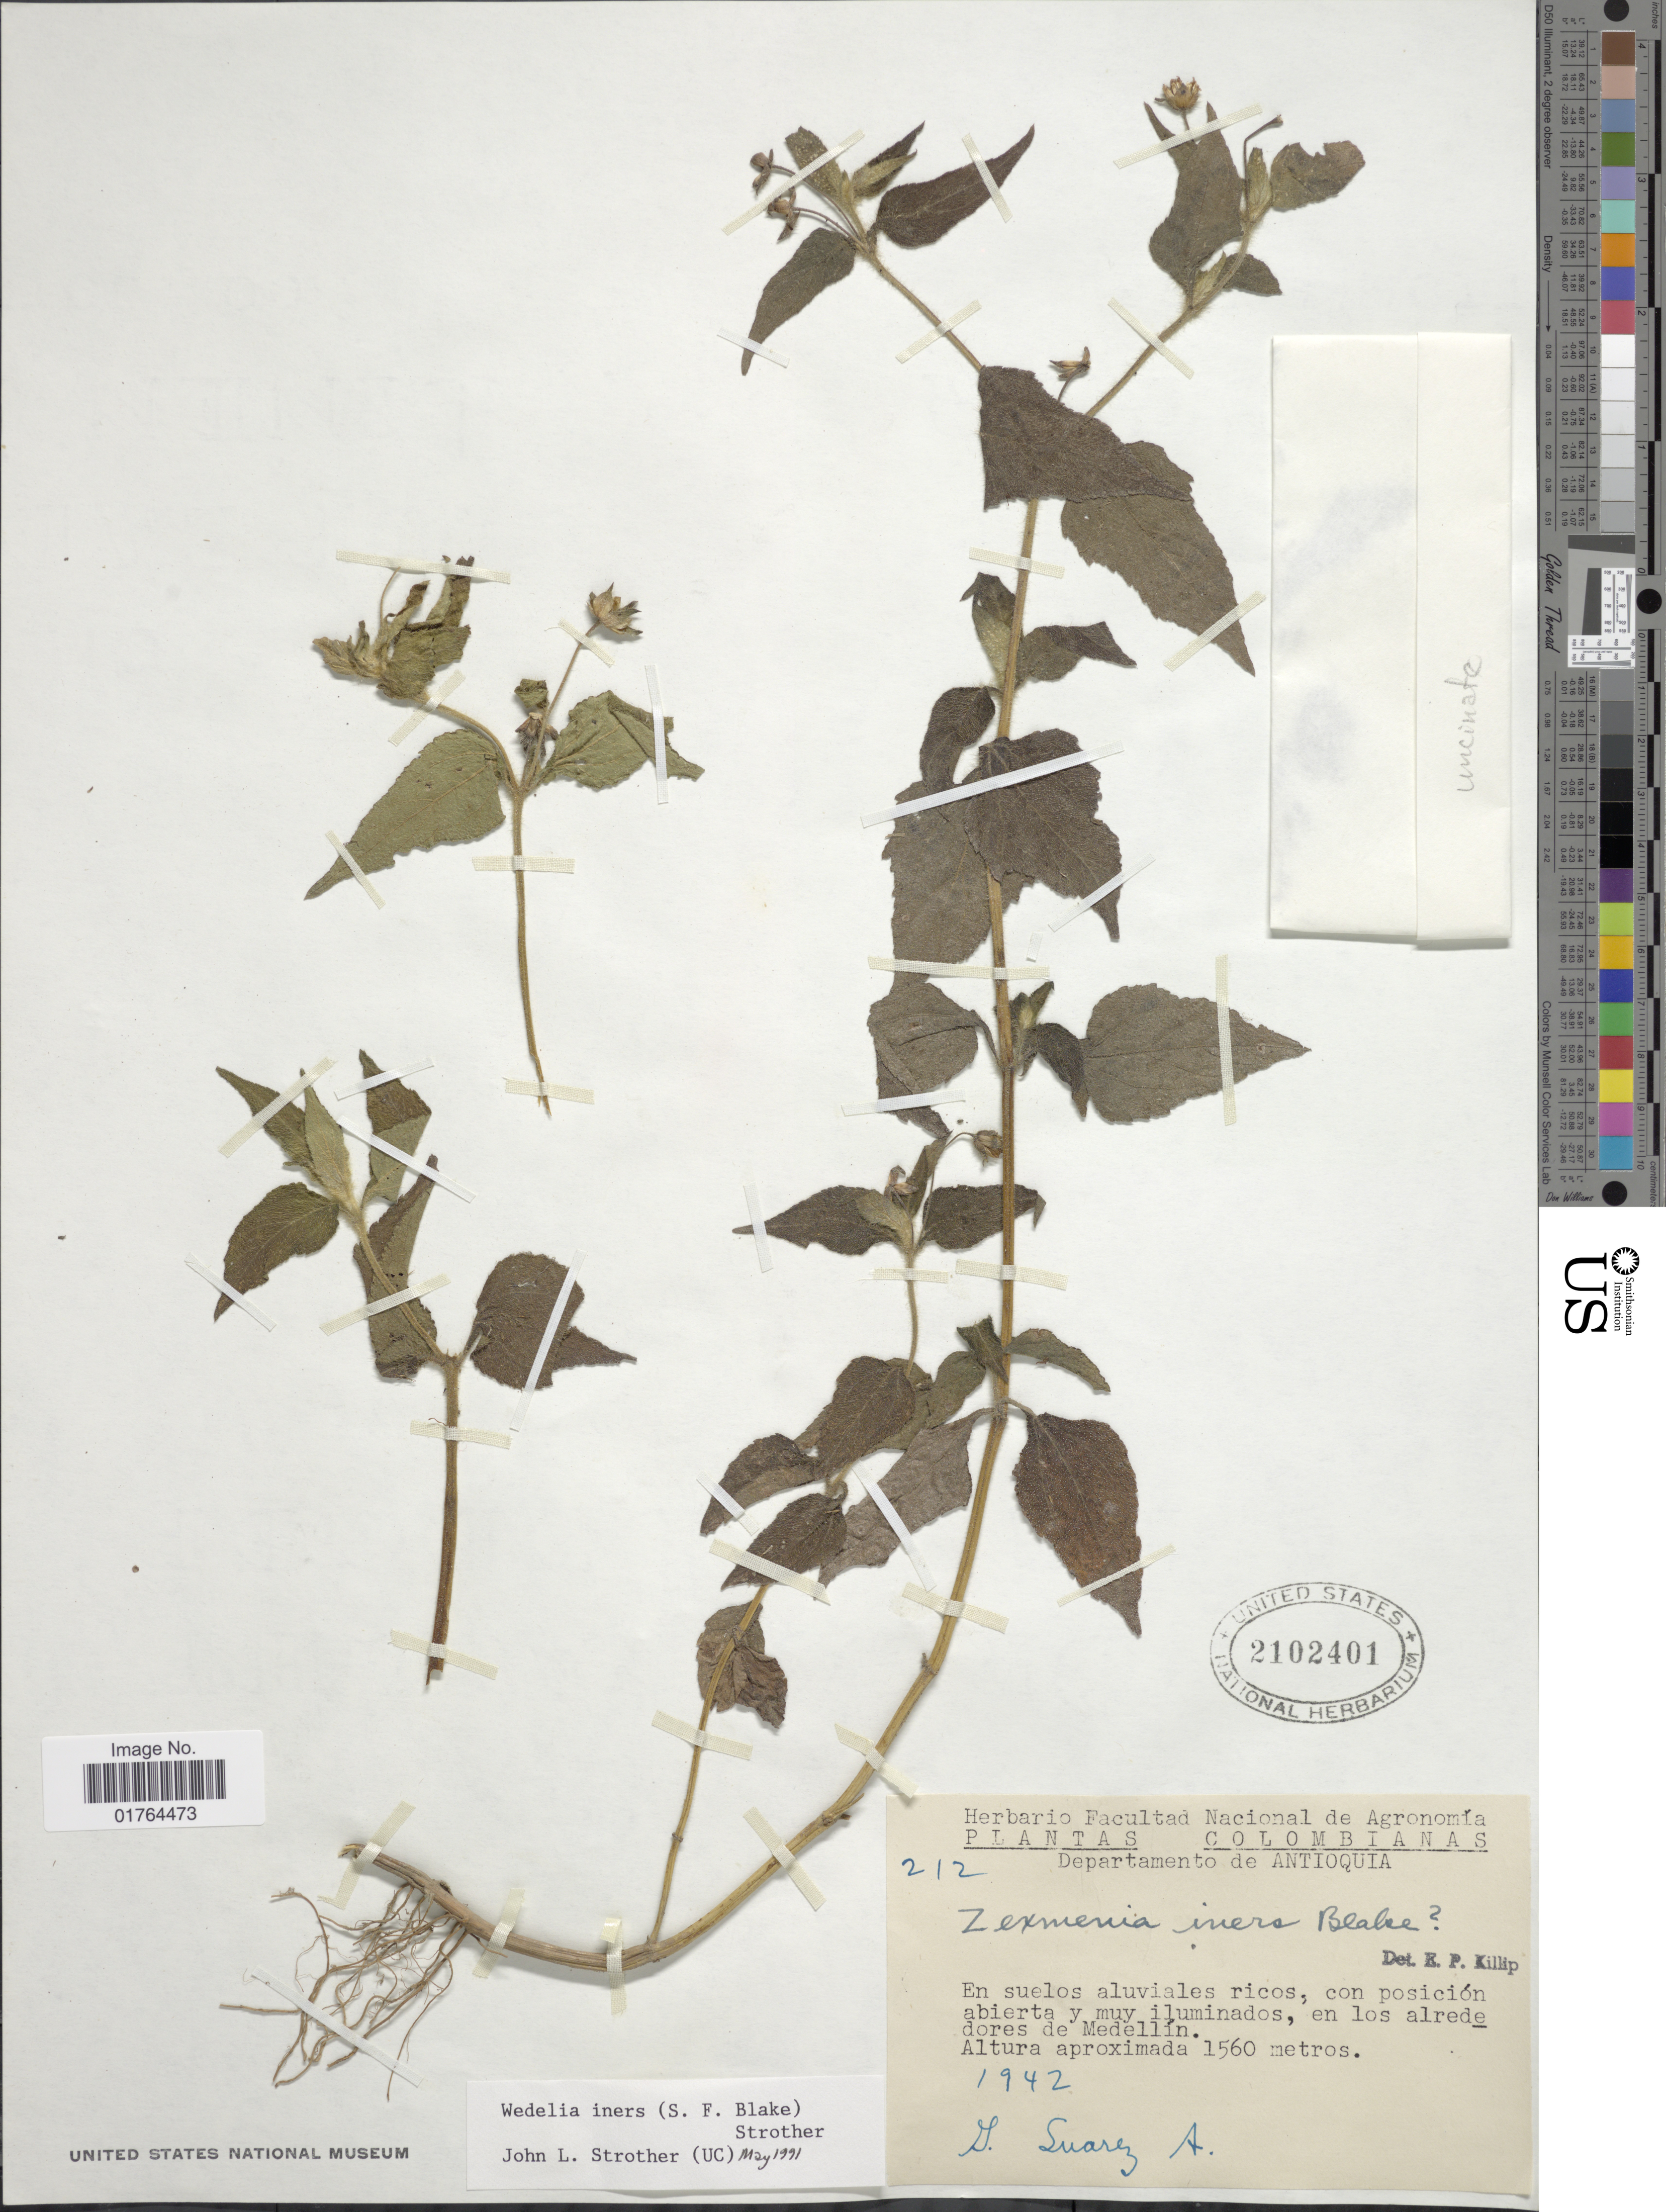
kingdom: Plantae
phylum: Tracheophyta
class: Magnoliopsida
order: Asterales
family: Asteraceae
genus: Wedelia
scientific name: Wedelia iners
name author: (S.F. Blake) Strother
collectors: I. Suárez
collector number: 212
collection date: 1942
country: Colombia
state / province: Antioquia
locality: En los alrededores de Medellin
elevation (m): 1560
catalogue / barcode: US 2102401